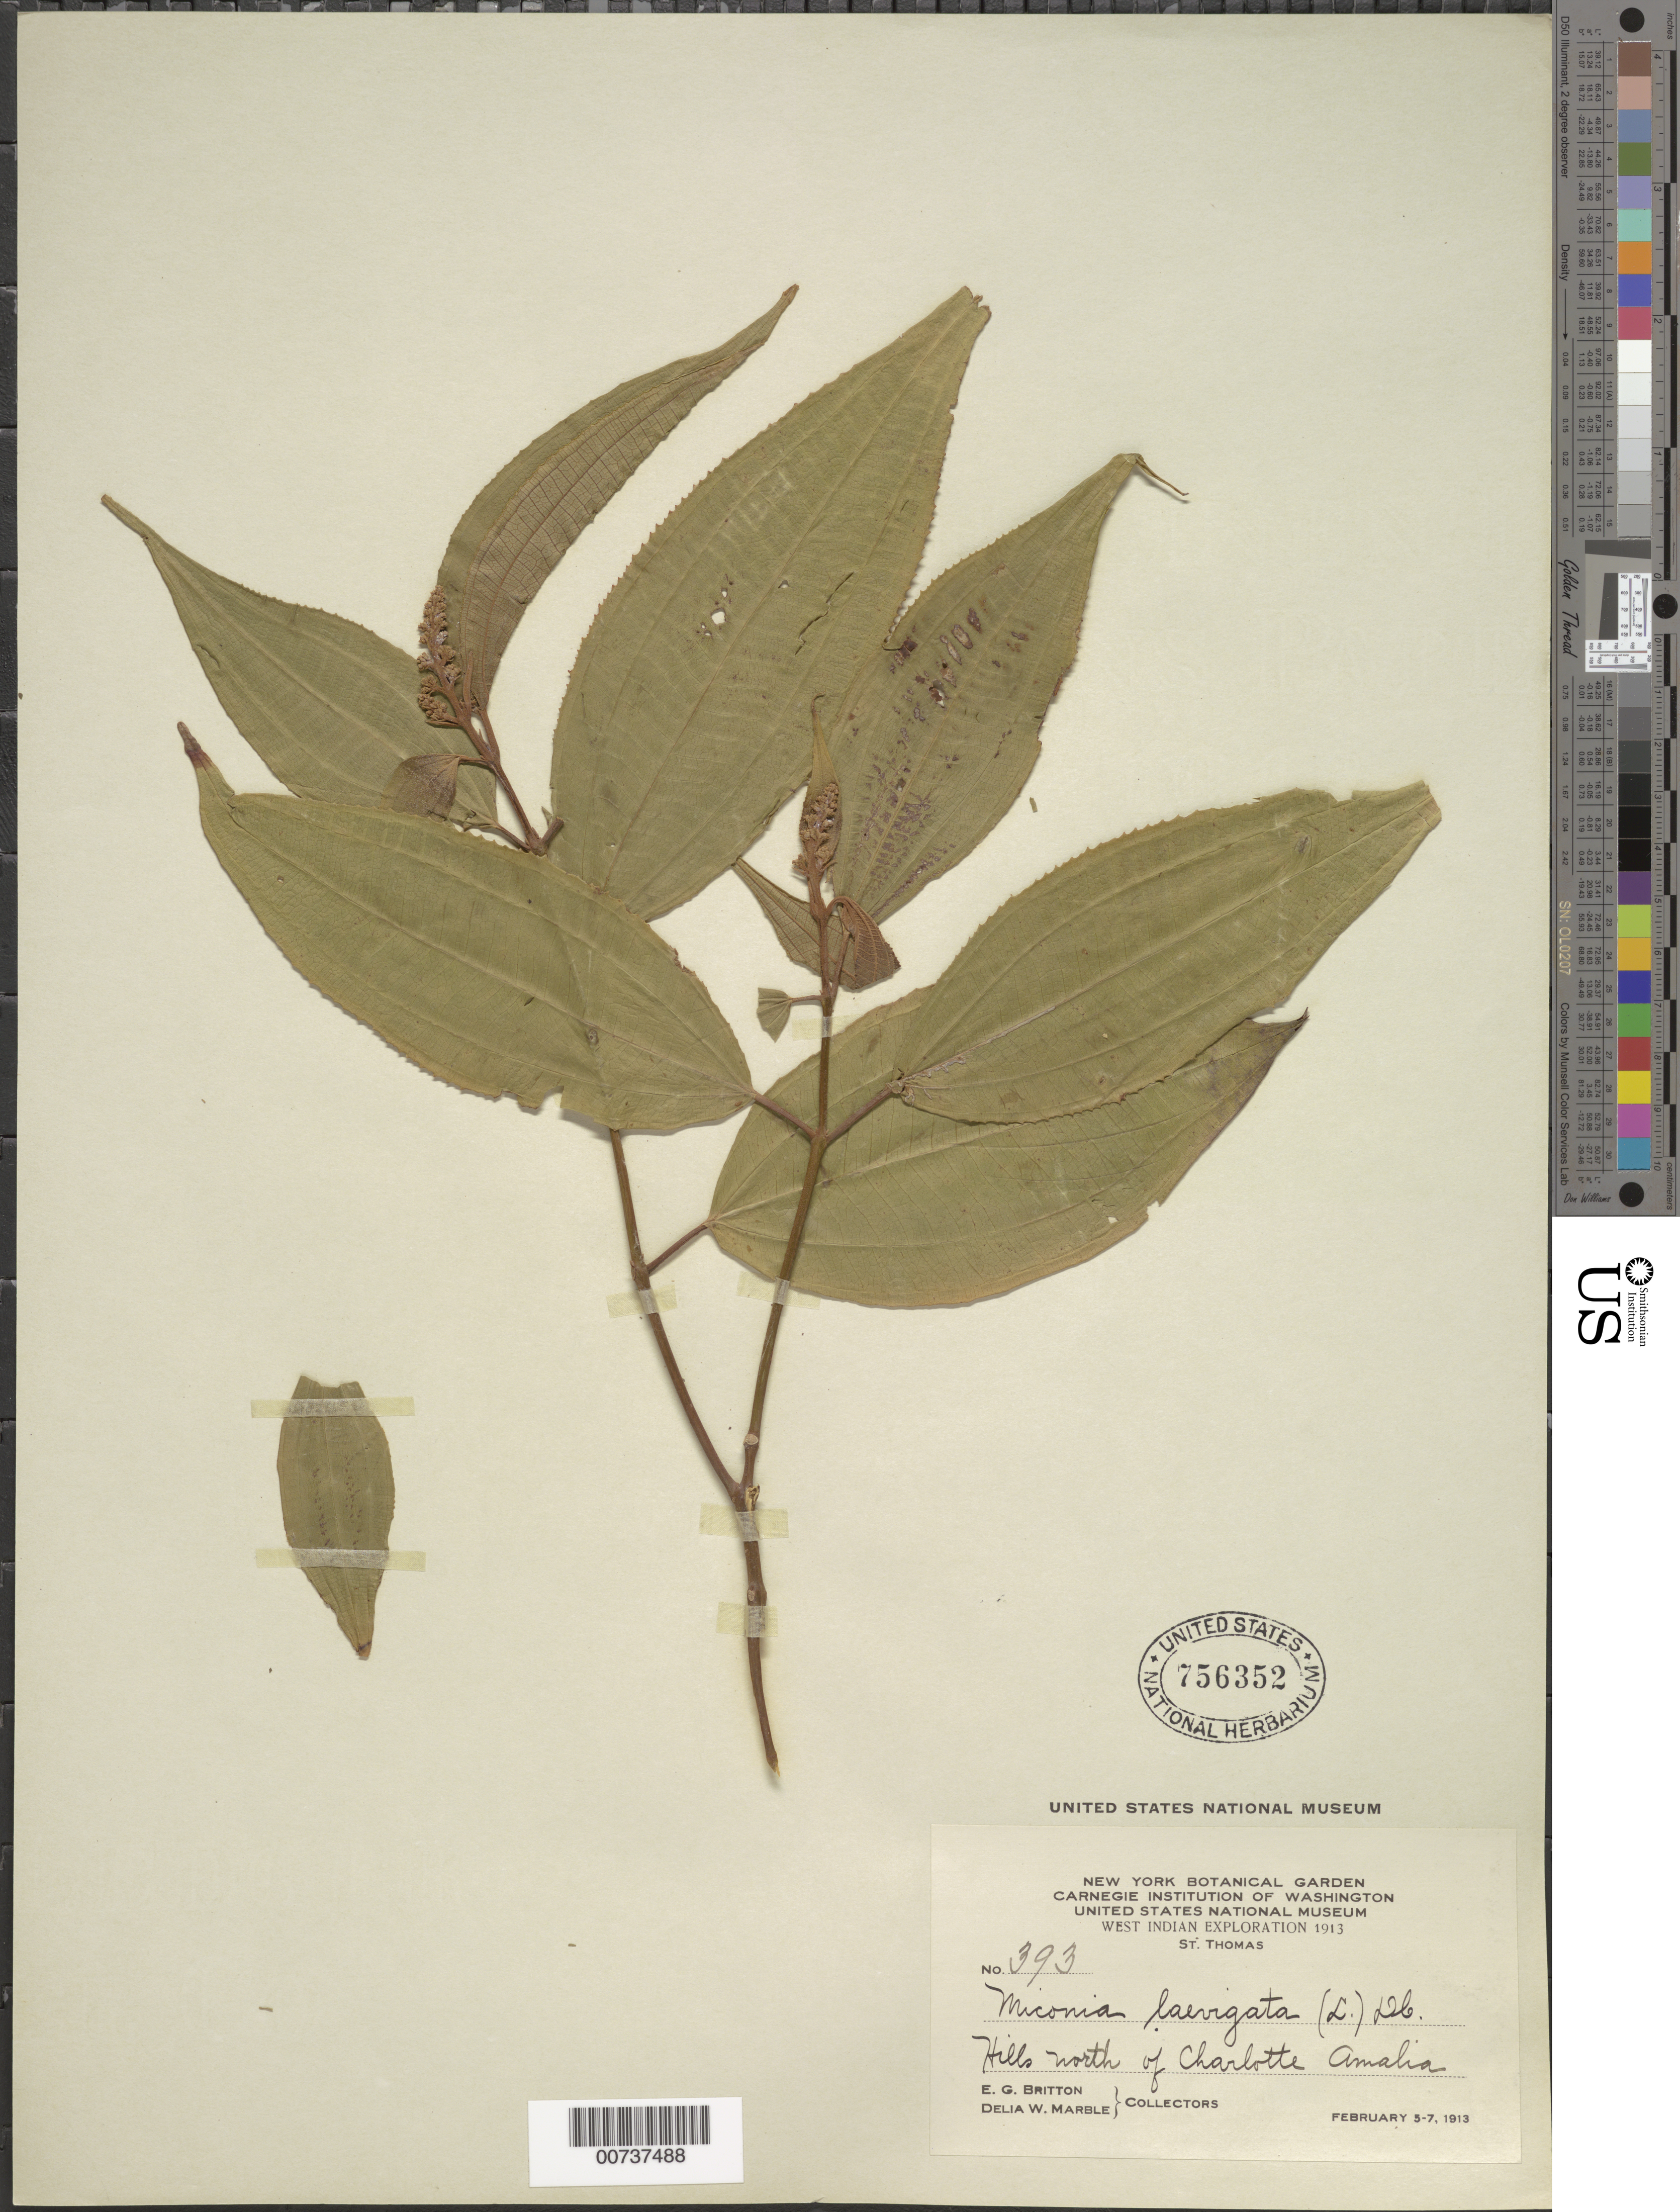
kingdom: Plantae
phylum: Tracheophyta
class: Magnoliopsida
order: Myrtales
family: Melastomataceae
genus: Miconia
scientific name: Miconia laevigata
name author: (L.) D. Don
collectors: E. G. Britton & D. W. Marble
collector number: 393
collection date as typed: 05 Feb 1913 to 07 Feb 1913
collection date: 1913-02-05/1913-02-07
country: U.S. Virgin Islands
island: St. Thomas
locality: Hills north of Charlotte Amalia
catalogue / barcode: US 756352